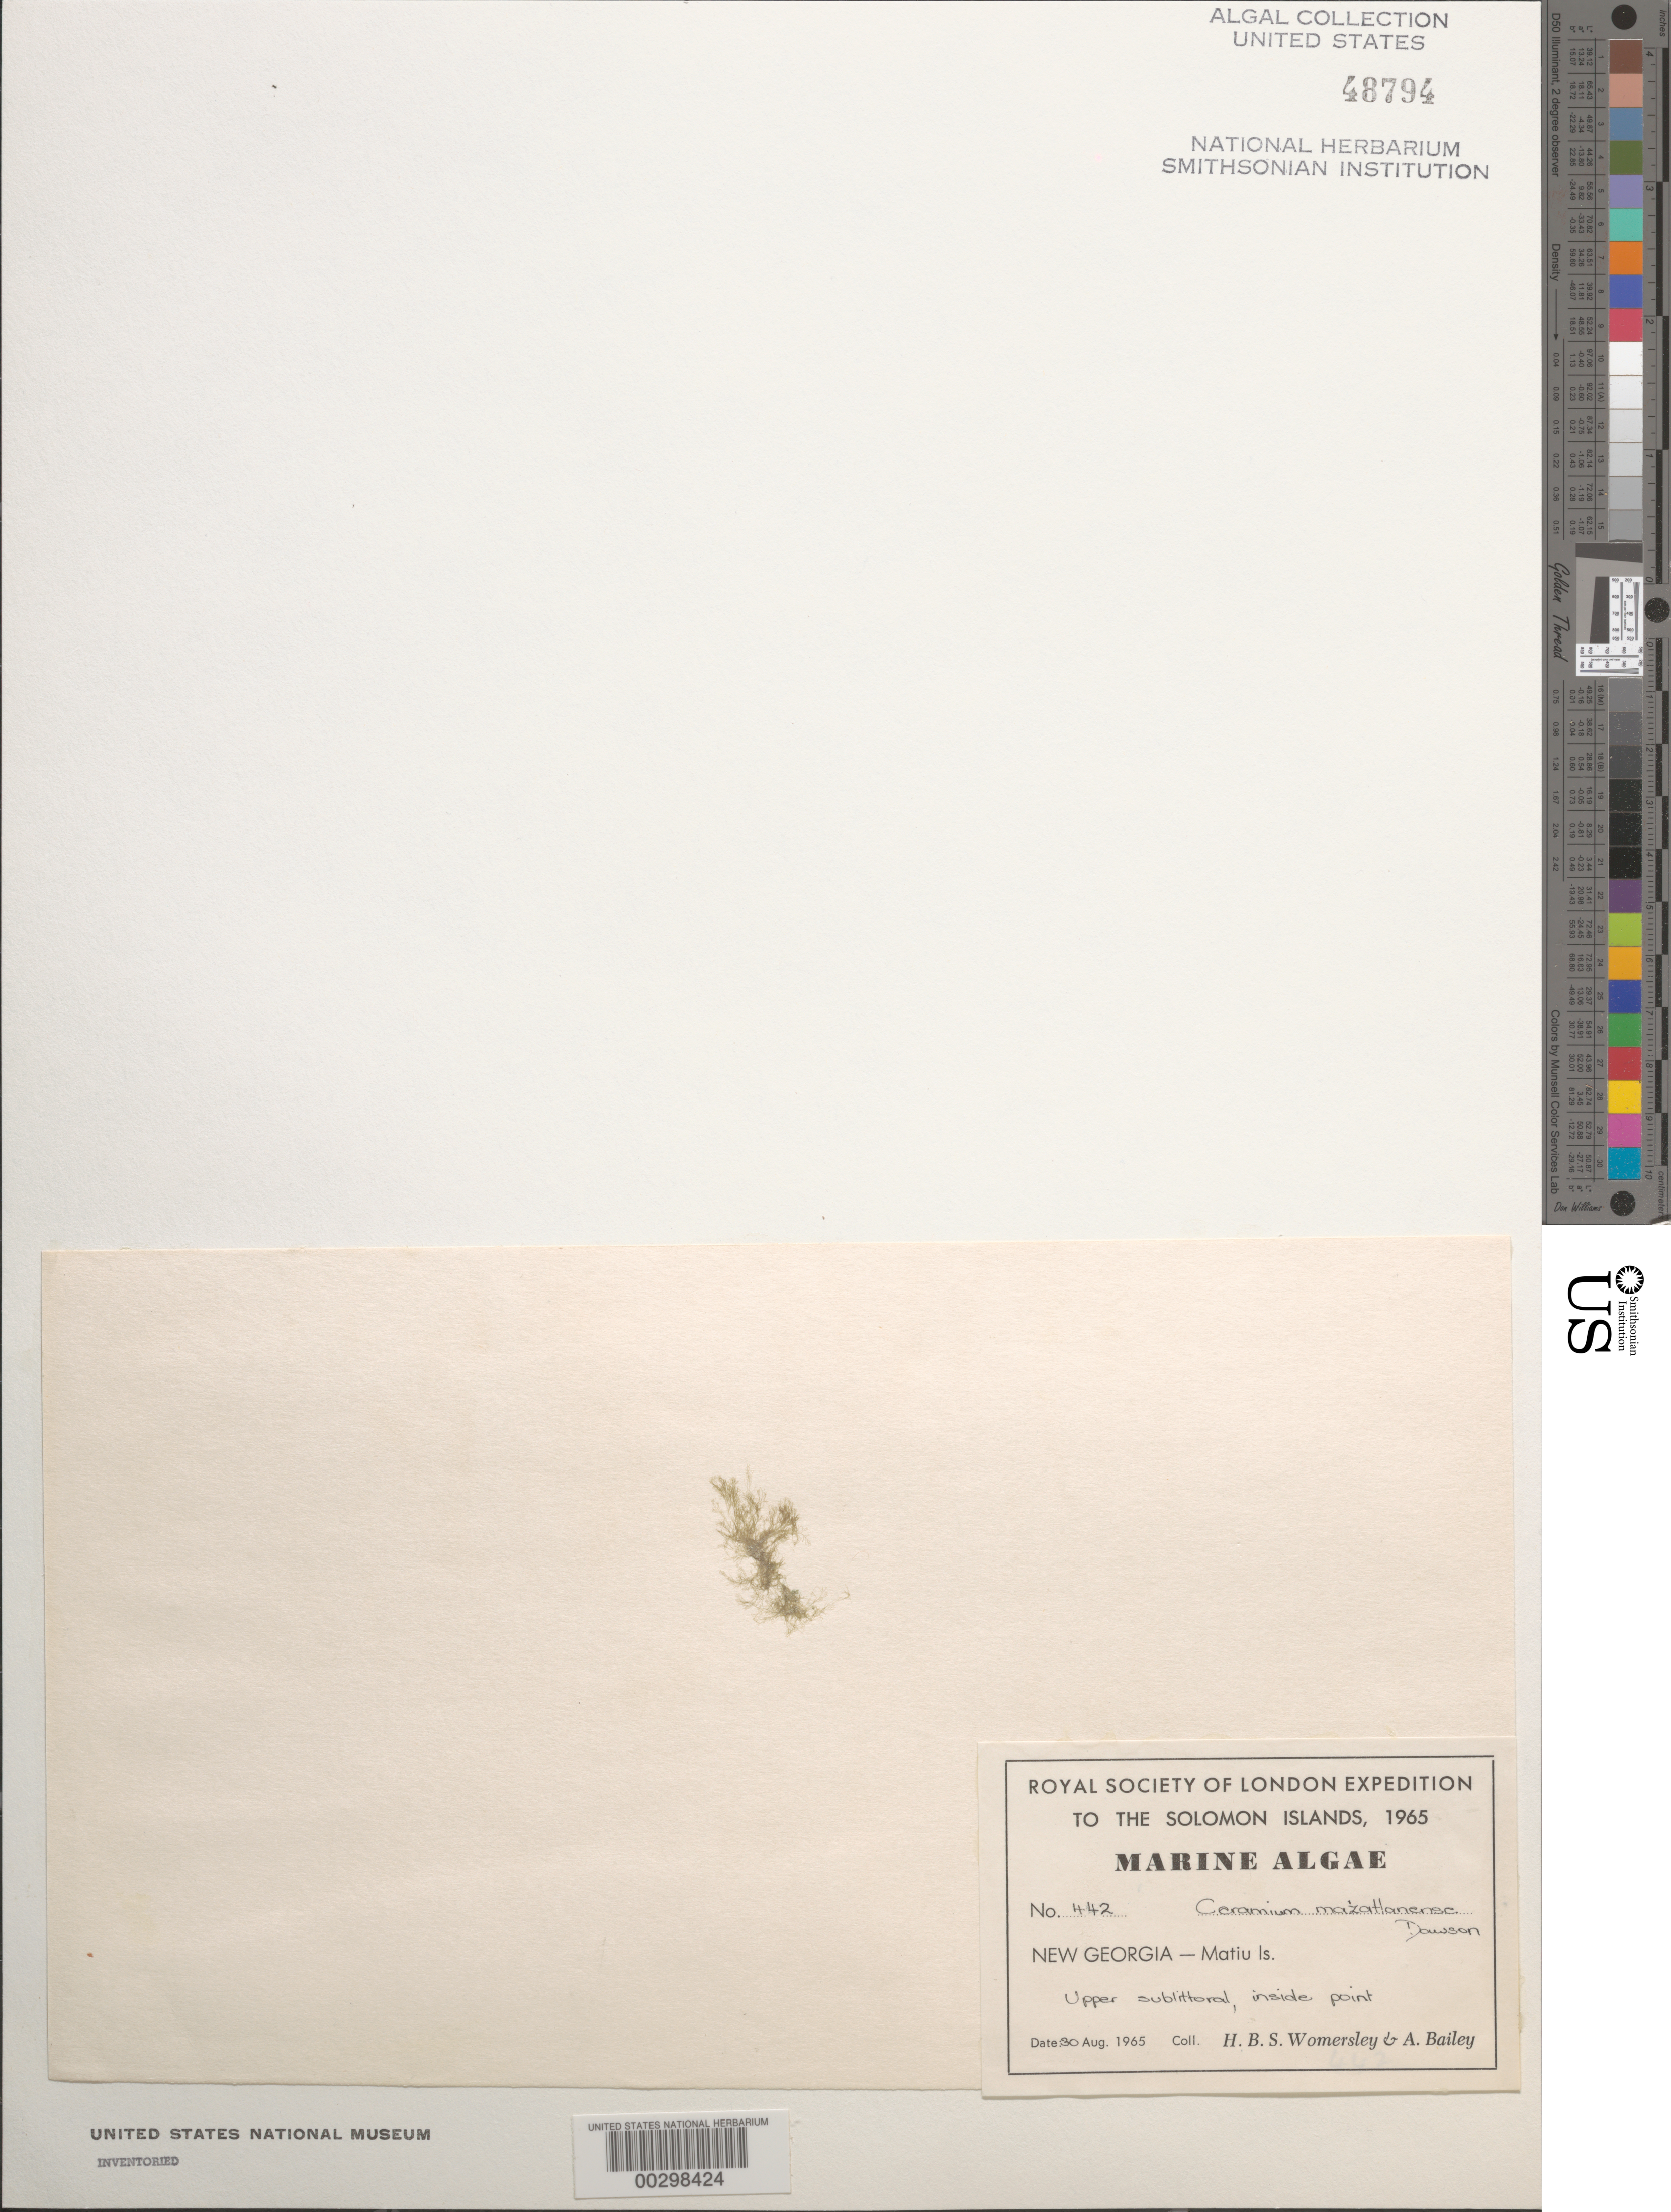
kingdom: Plantae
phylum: Rhodophyta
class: Florideophyceae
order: Ceramiales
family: Ceramiaceae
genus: Ceramium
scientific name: Ceramium macilentum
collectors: H. B. S. Womersley & A. Bailey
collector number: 442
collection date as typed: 30 Aug 1965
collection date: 1965-08-30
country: Solomon Islands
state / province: Western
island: Matiu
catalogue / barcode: US 48794